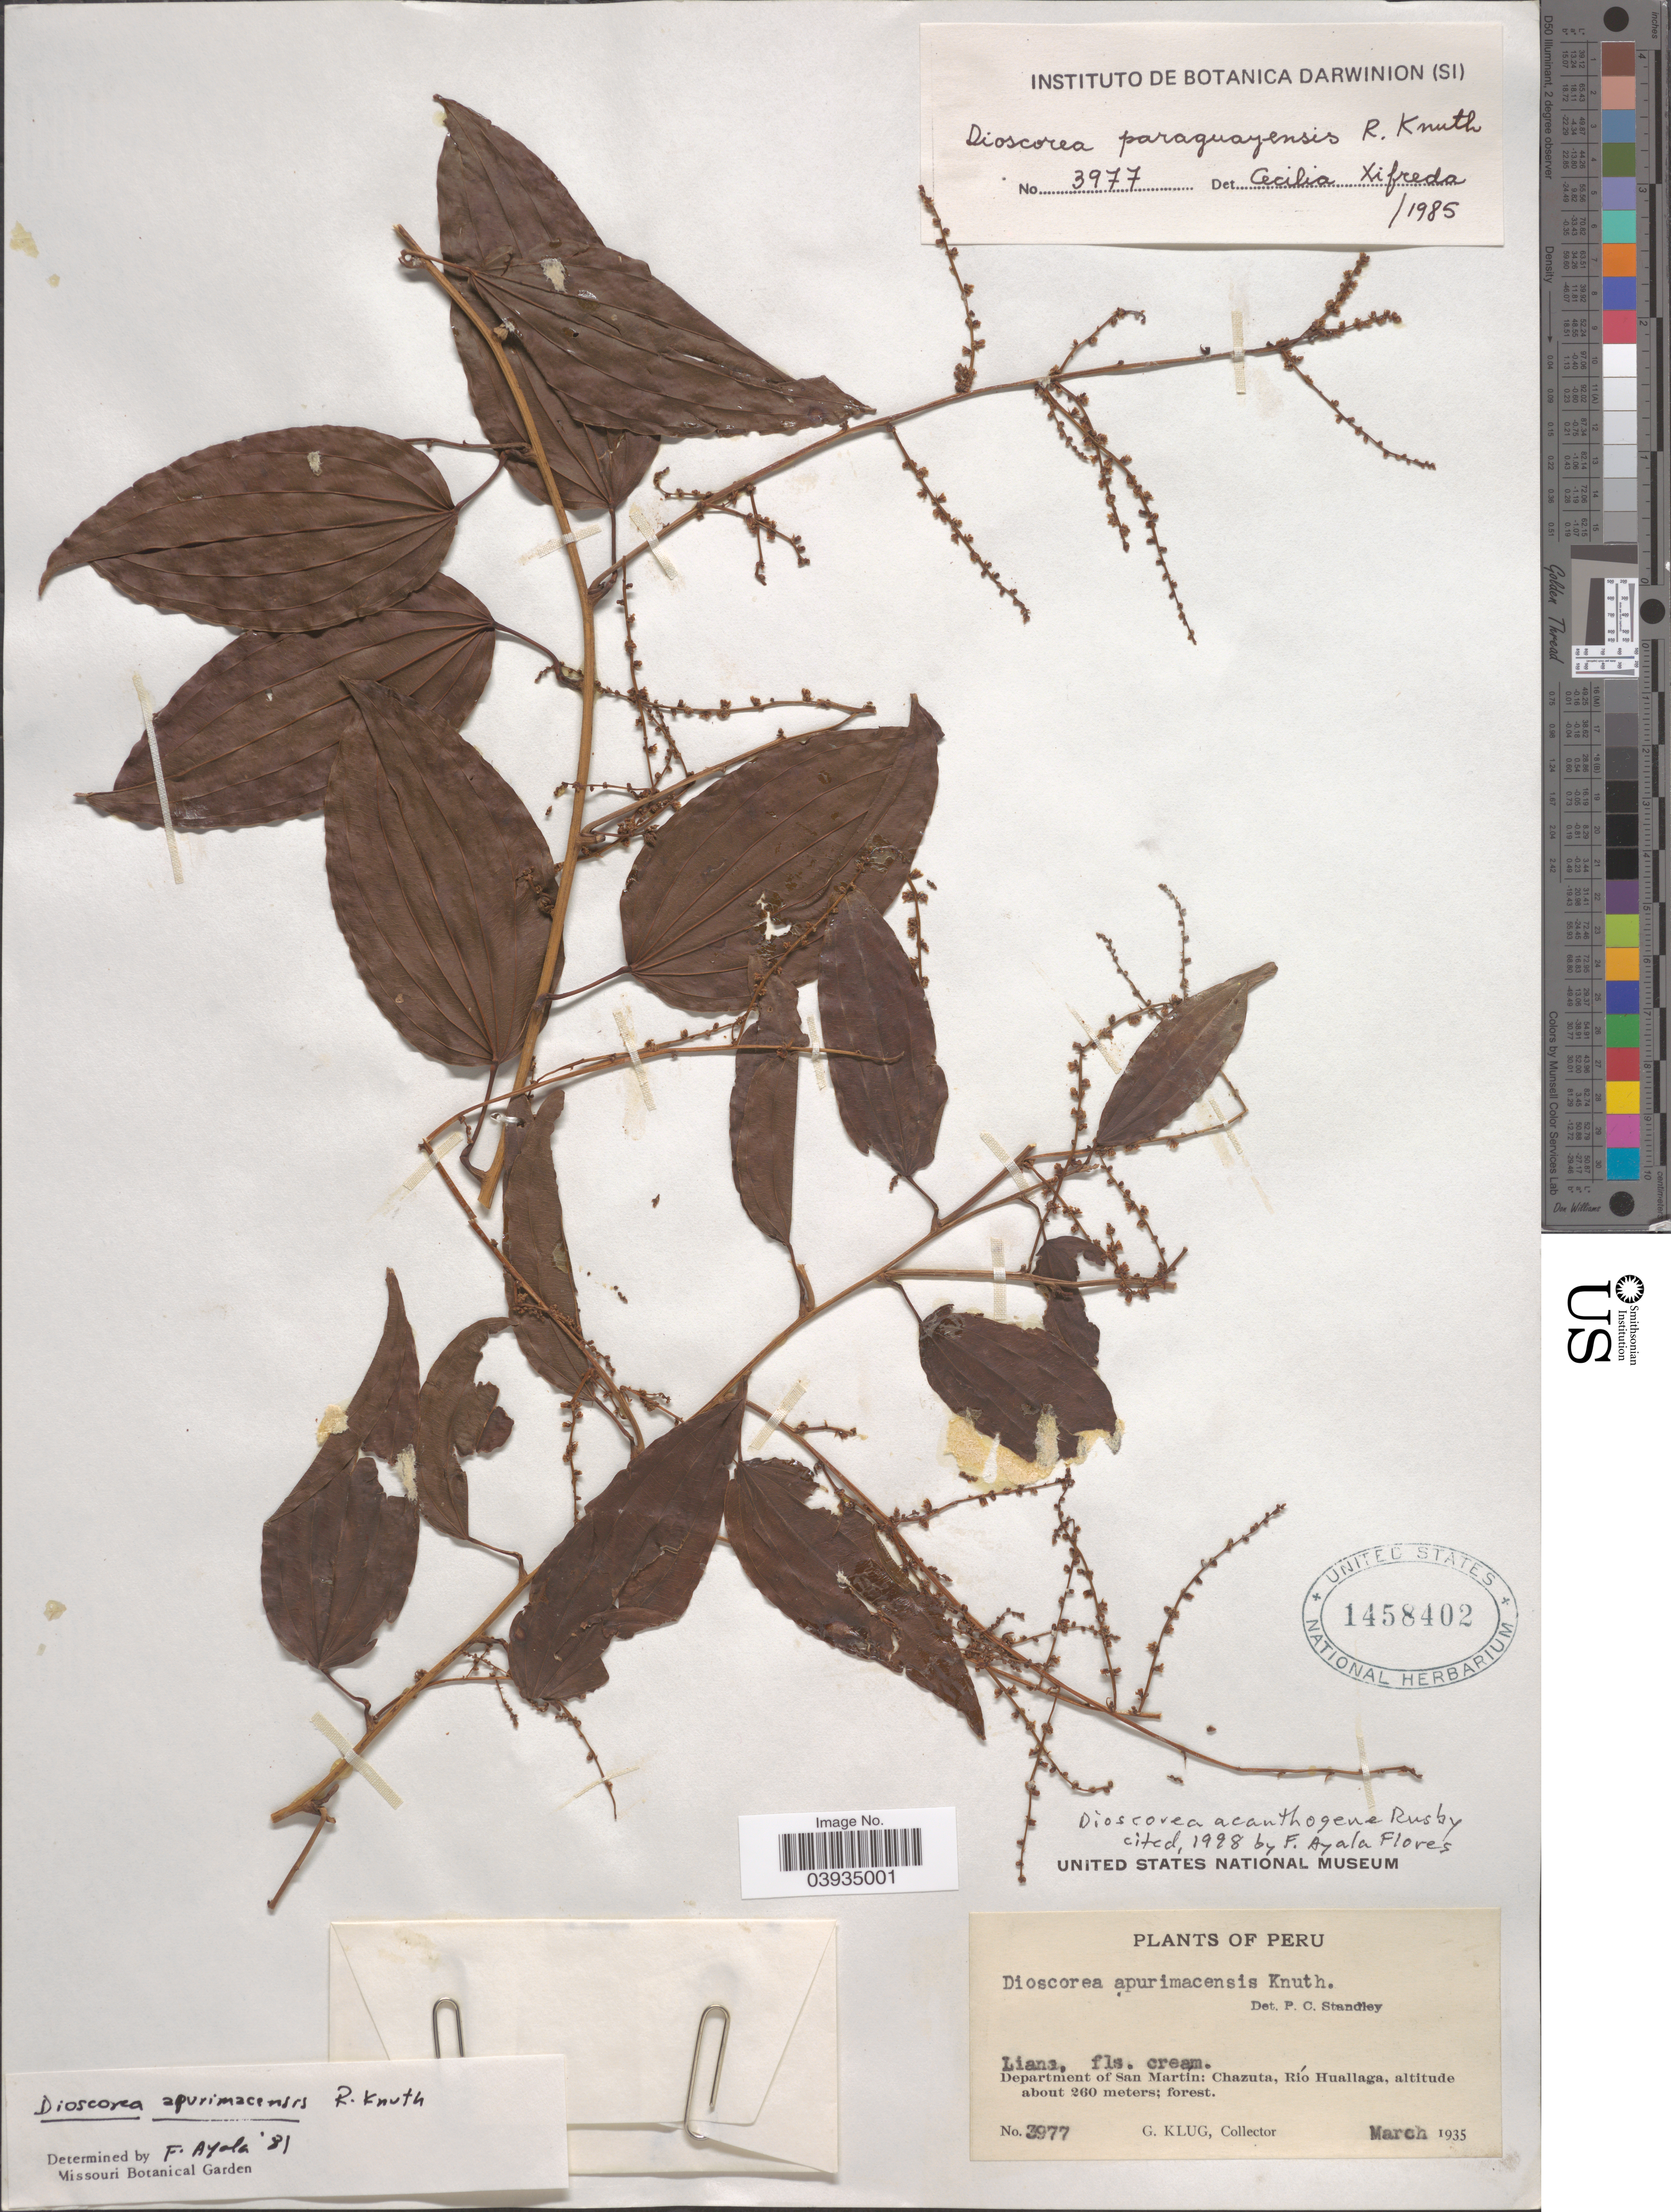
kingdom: Plantae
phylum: Tracheophyta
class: Liliopsida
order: Dioscoreales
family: Dioscoreaceae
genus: Dioscorea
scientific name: Dioscorea acanthogene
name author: Rusby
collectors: G. Klug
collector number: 3977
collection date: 1935-03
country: Peru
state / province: San Martín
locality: Department of San Martín: Chazuta, Río Huallaga.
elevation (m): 260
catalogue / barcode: US 1458402